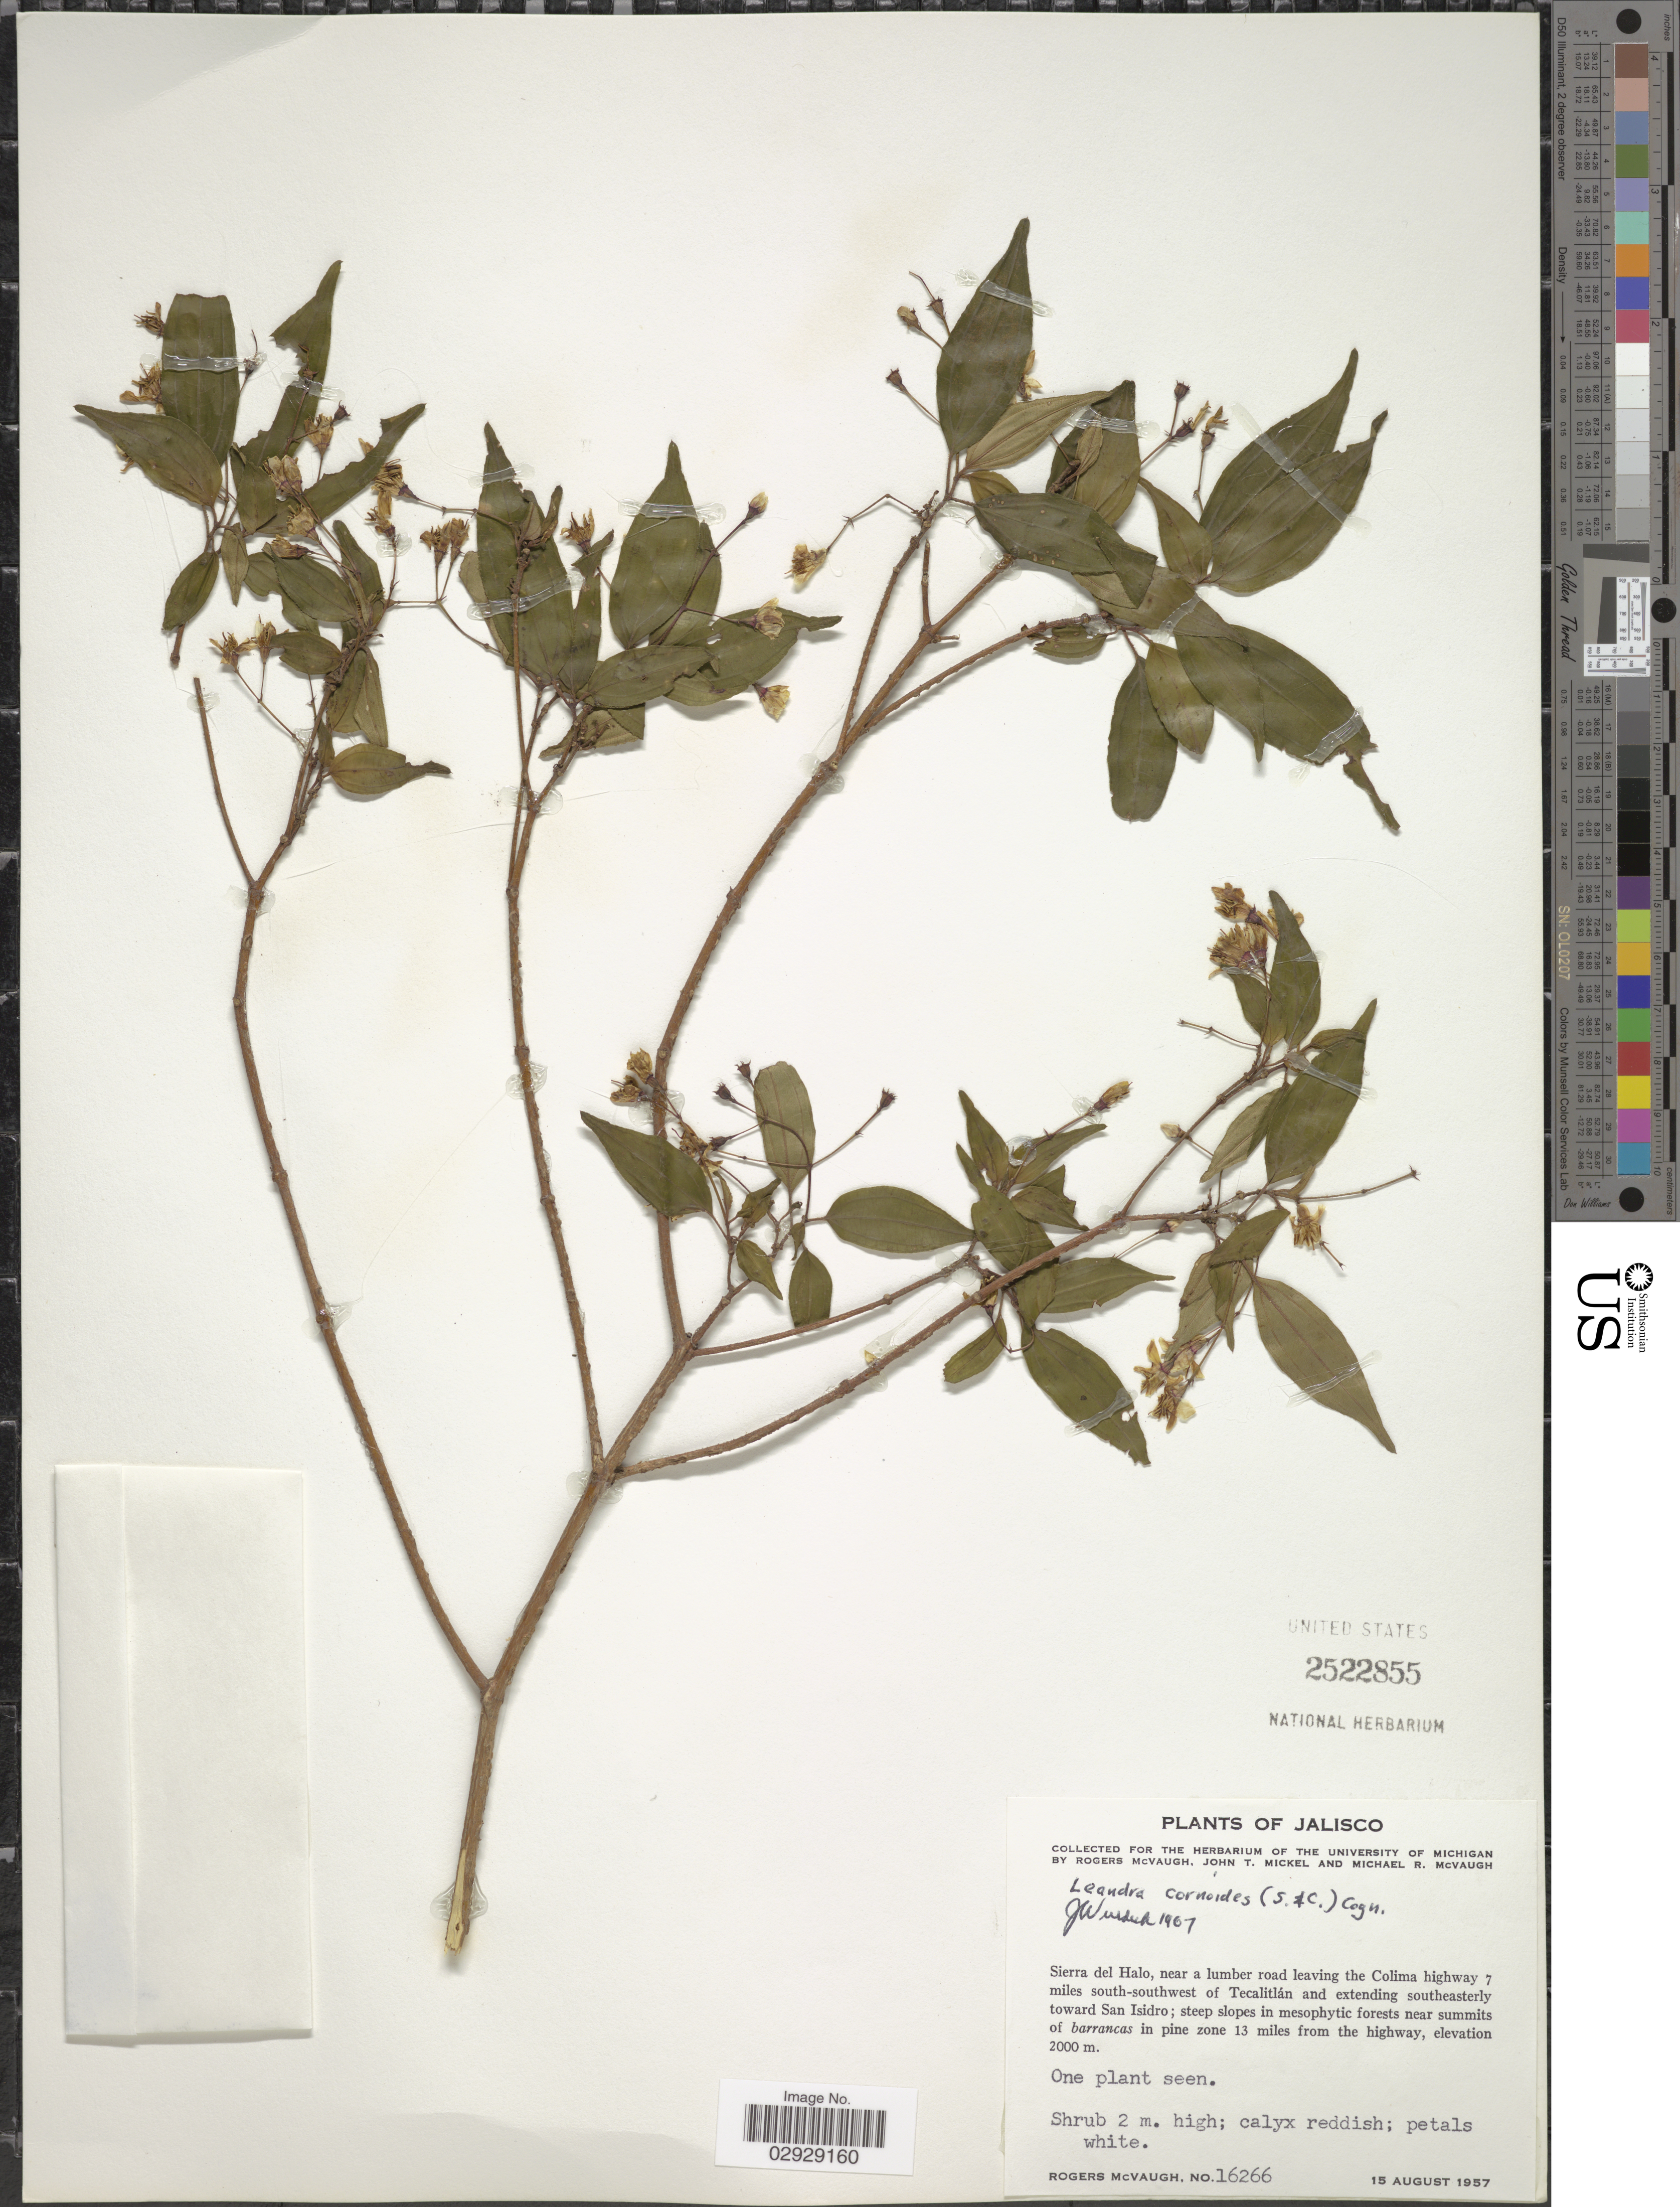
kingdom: Plantae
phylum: Tracheophyta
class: Magnoliopsida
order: Myrtales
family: Melastomataceae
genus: Leandra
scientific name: Leandra cornoides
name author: (Schltdl. & Cham.) Cogn.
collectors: R. McVaugh, J. T. Mickel & M. R. McVaugh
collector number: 16266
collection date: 1957-08-15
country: Mexico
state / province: Jalisco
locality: Sierra del Halo, near a lumber road leaving the Colima highway 7 miles south-southwest of Tecalitlán and extending southeasterly toward San Isidro. 13 miles from the highway.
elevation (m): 2000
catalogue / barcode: US 2522855